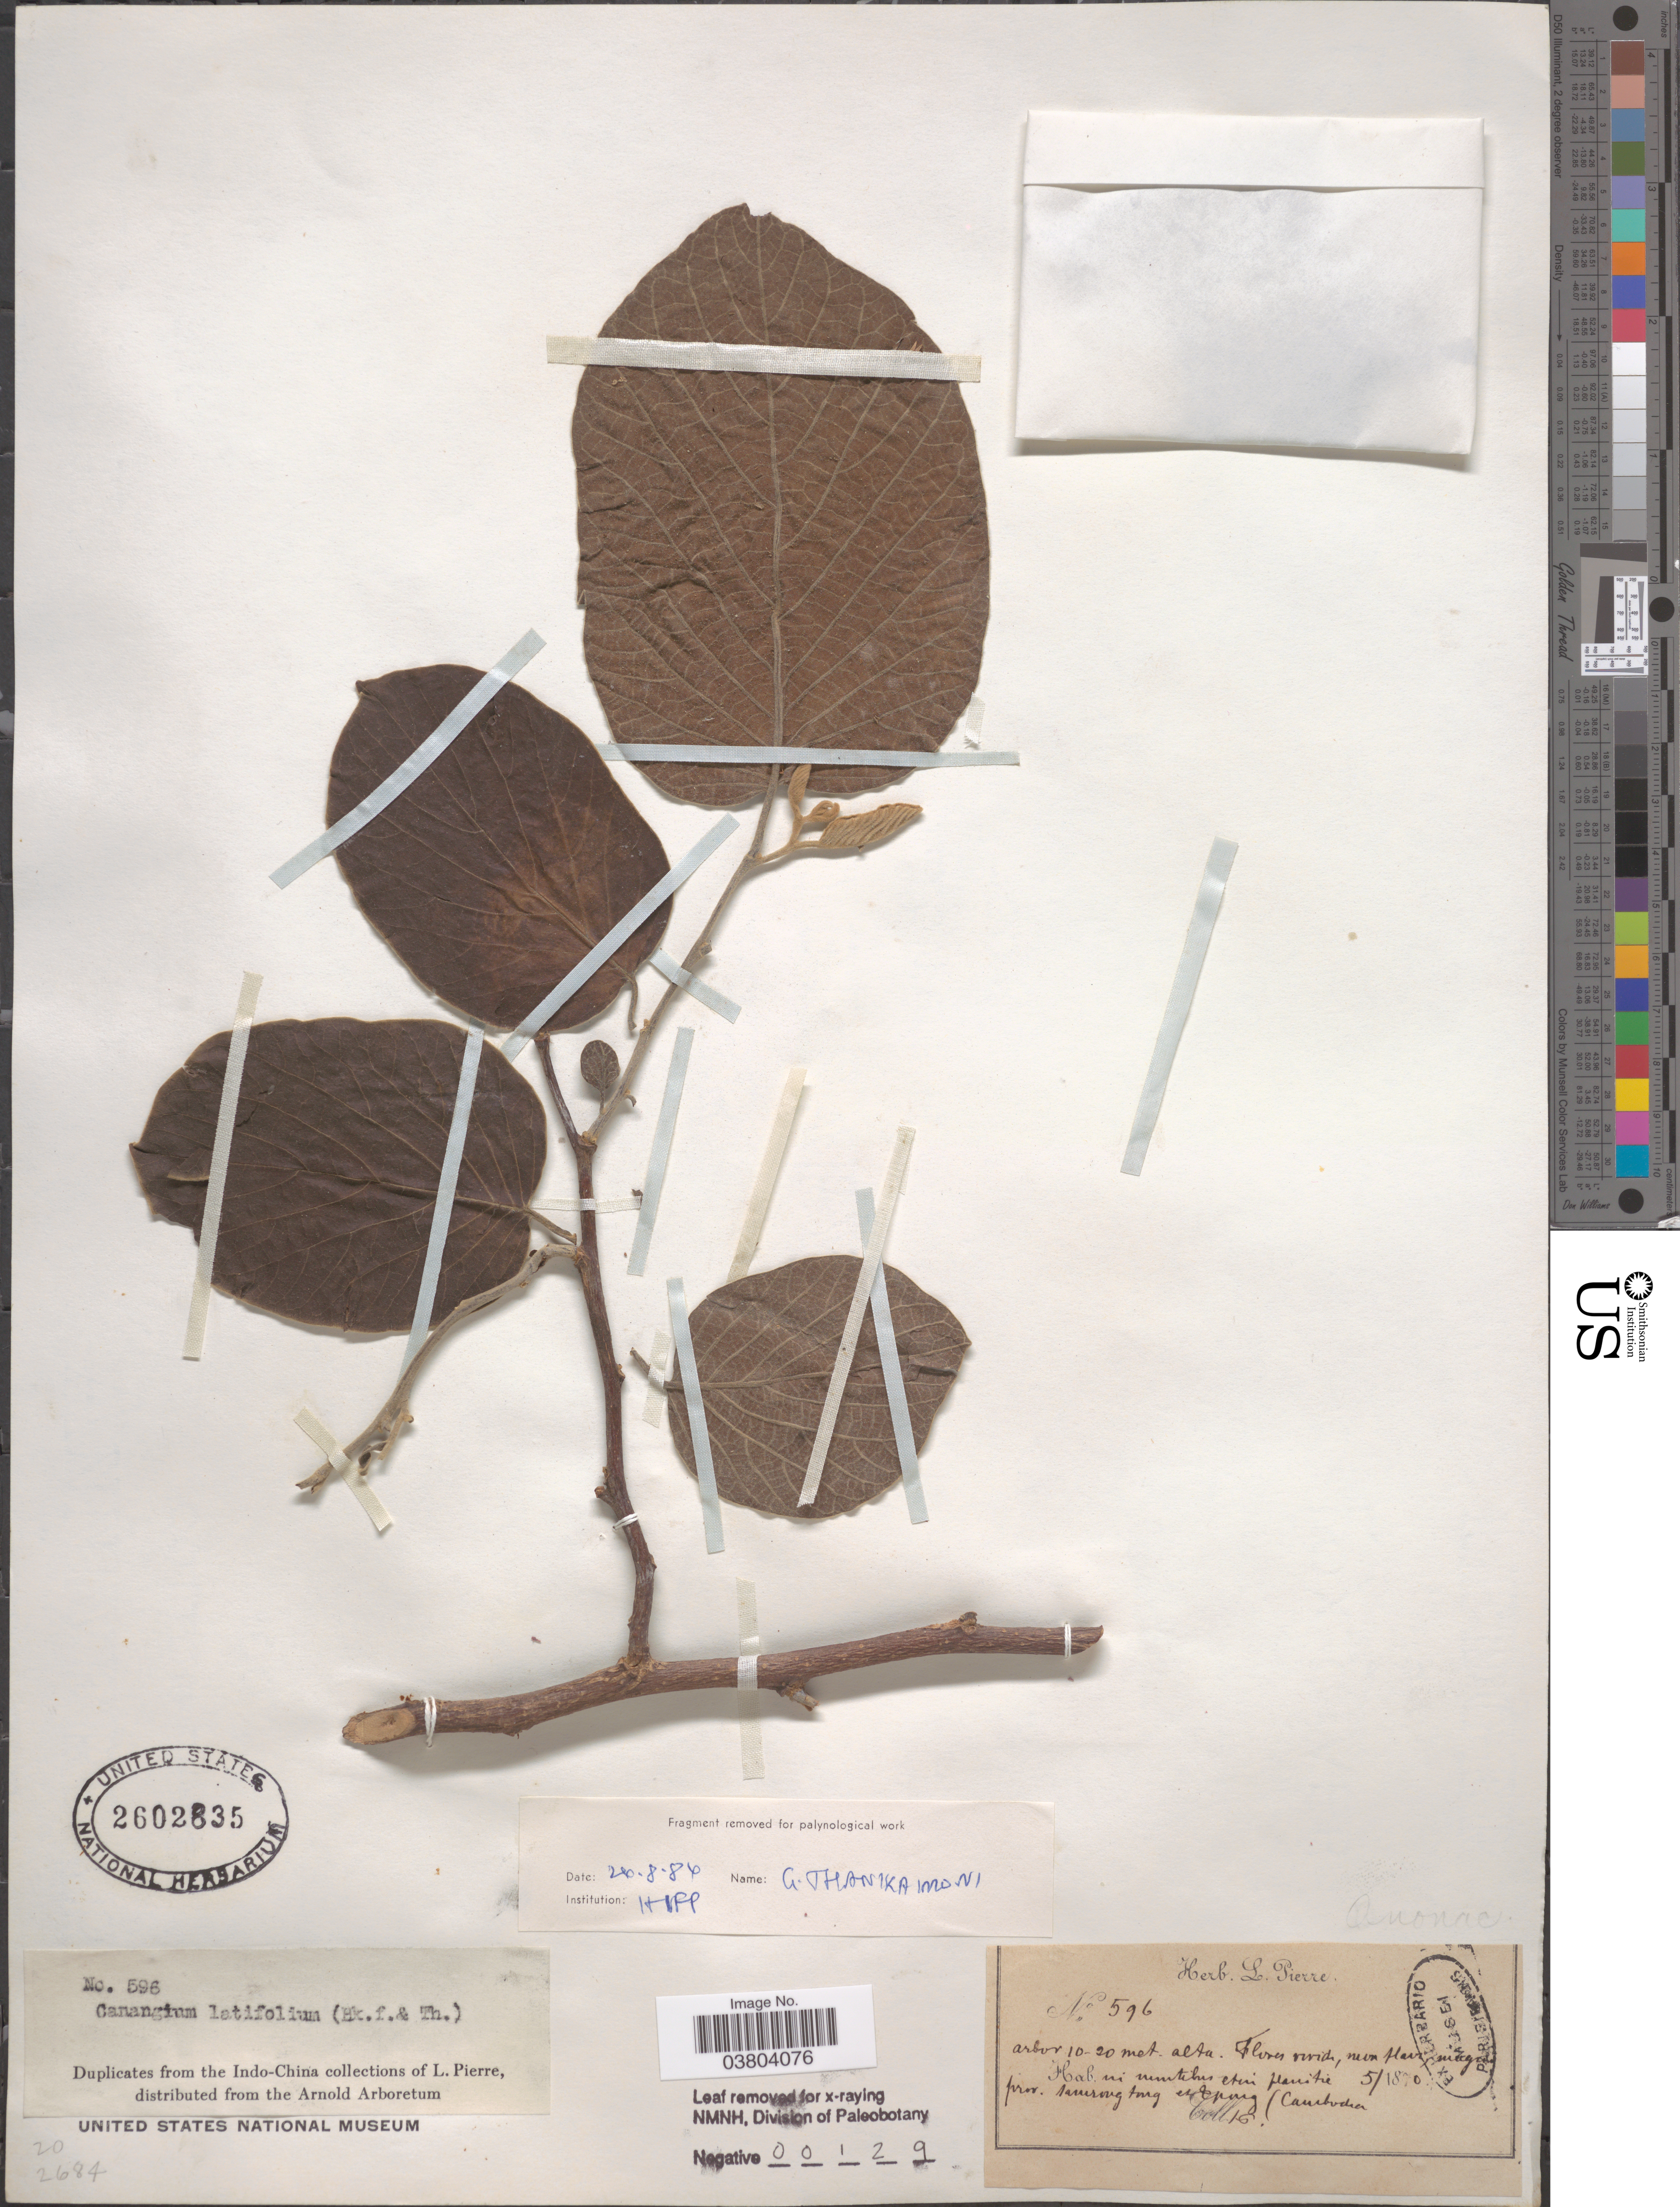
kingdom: Plantae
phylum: Tracheophyta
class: Magnoliopsida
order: Magnoliales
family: Annonaceae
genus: Cananga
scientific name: Cananga latifolium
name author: (Hook. f. & Thomson) Ridl.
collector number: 596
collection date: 1890-05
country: Cambodia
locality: In montibus et in planitie prov. Samrong tong et Tpong [In mountains and in plains, Samraong Tong and Thpong provinces]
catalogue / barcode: US 2602835